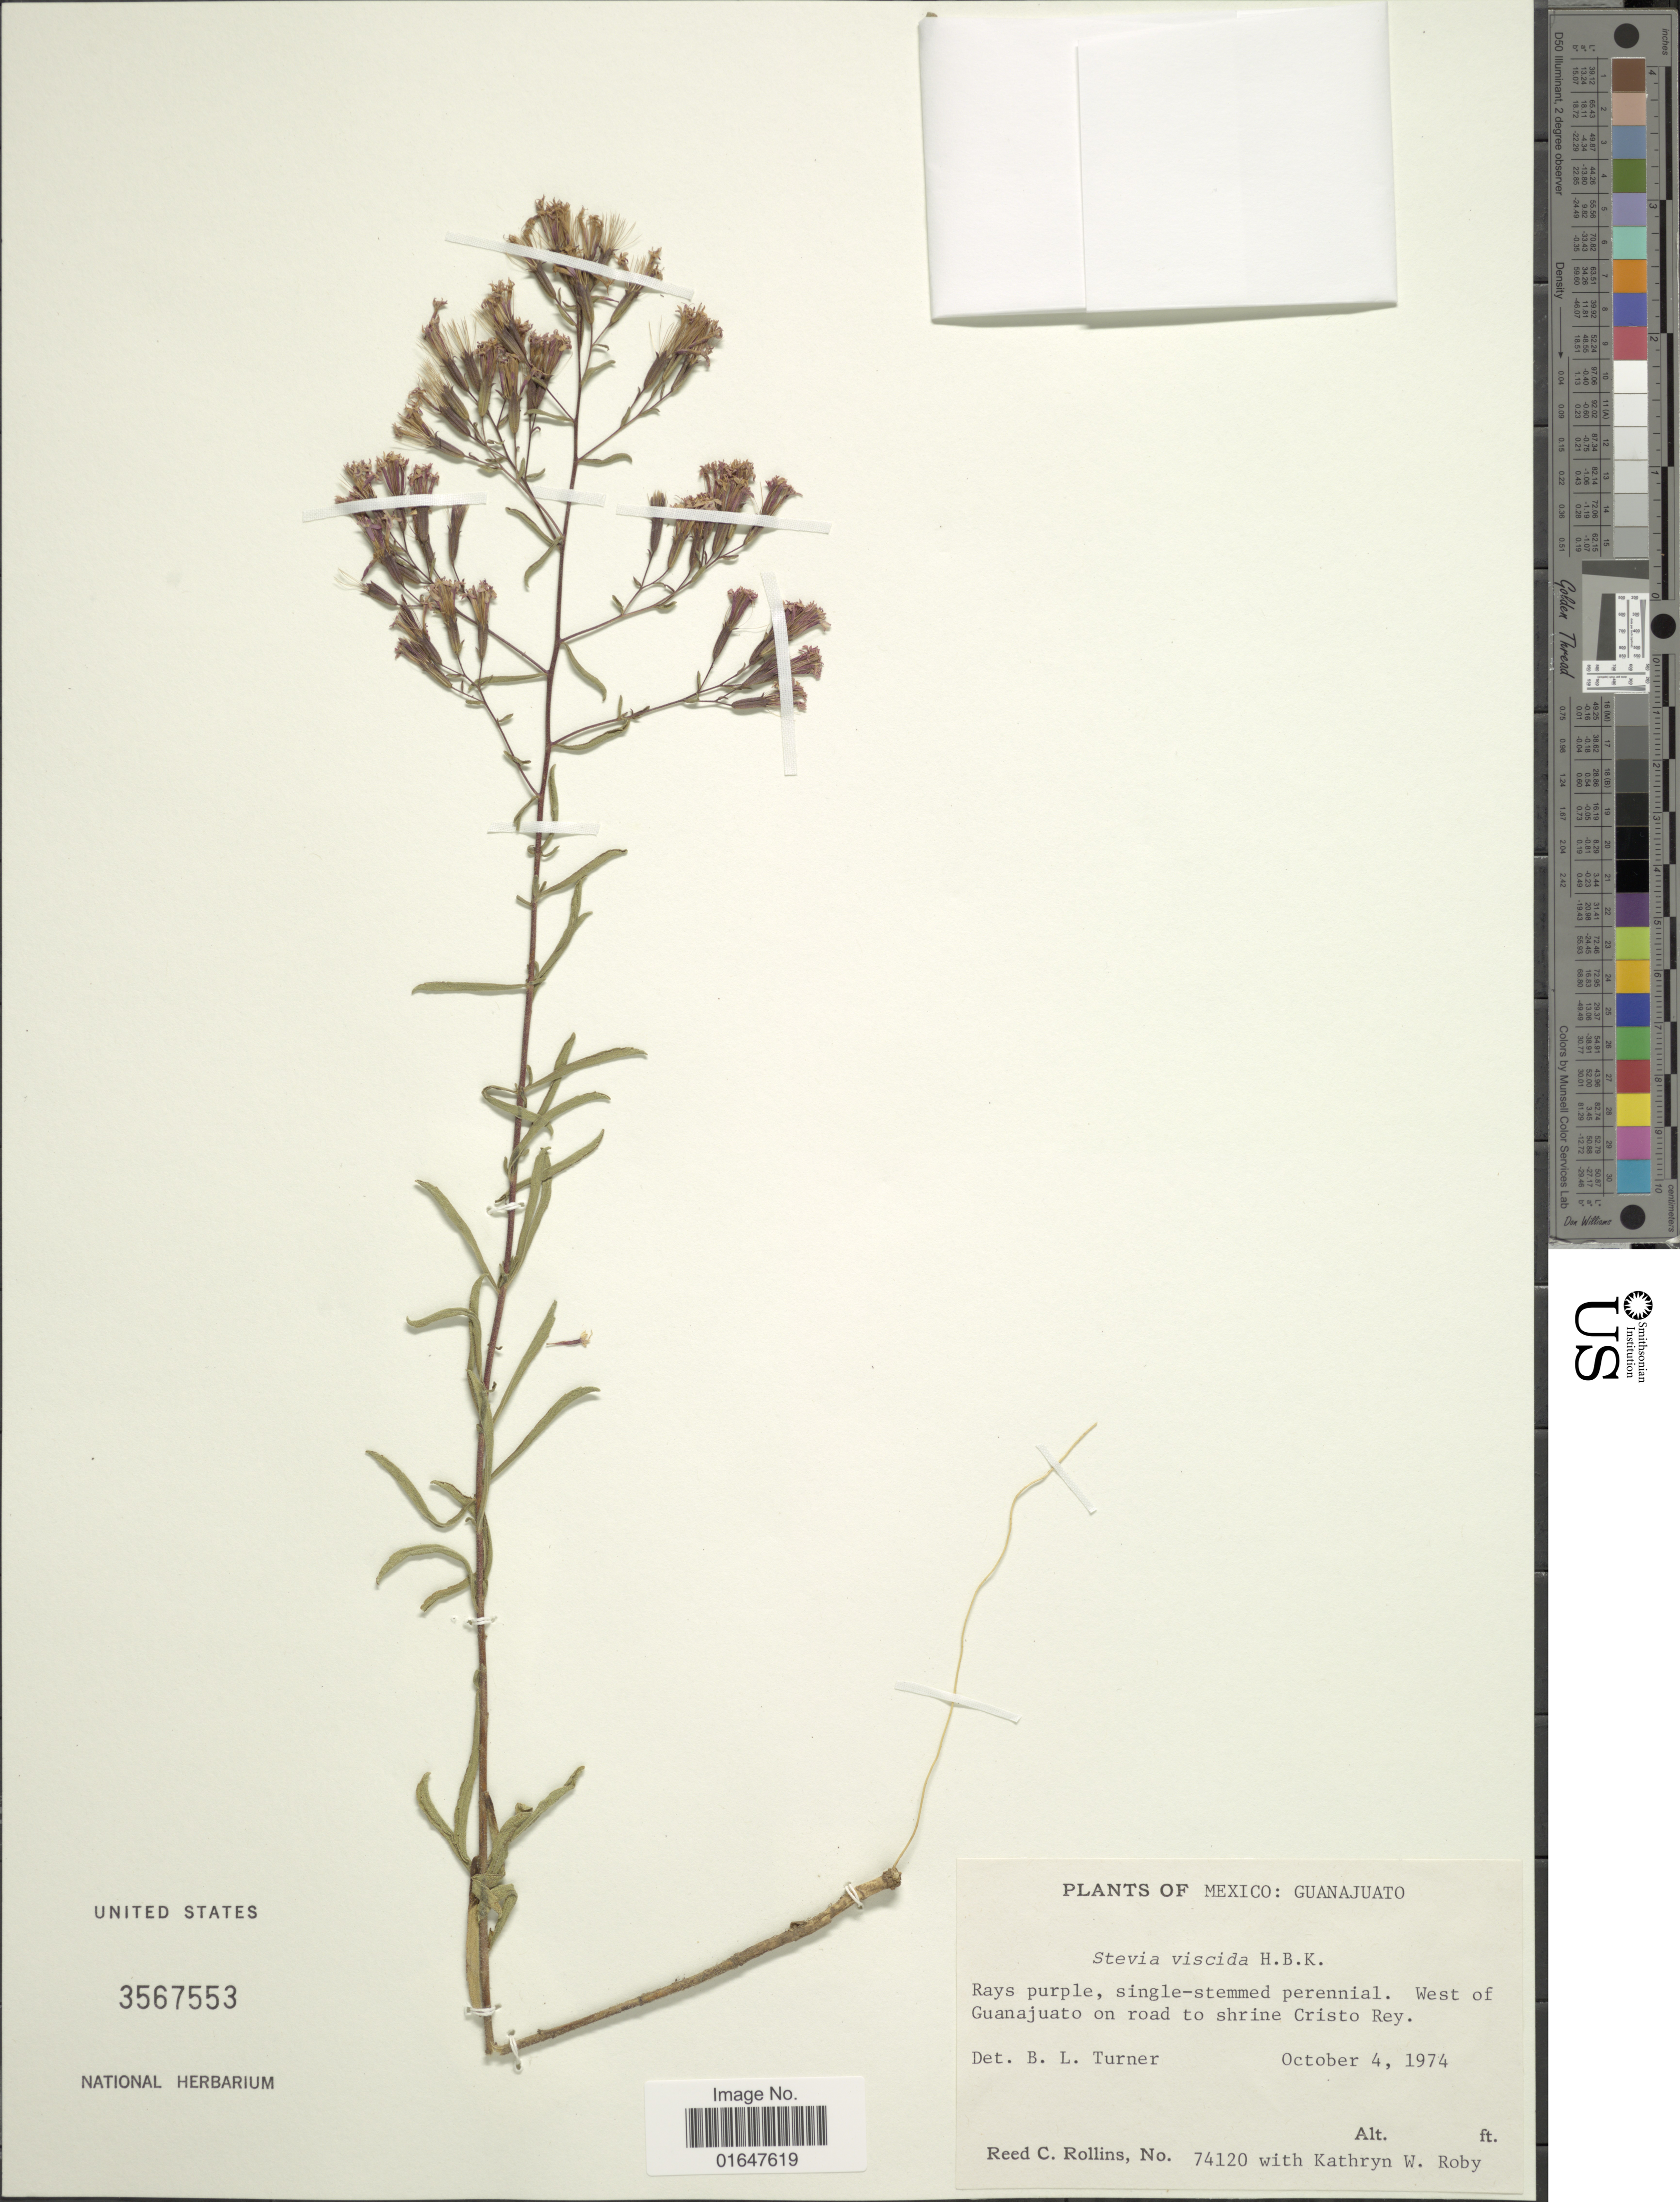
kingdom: Plantae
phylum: Tracheophyta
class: Magnoliopsida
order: Asterales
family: Asteraceae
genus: Stevia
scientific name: Stevia viscida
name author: Kunth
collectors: R. C. Rollins & K. W. Roby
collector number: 74120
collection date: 1974-10-04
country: Mexico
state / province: Guanajuato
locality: West of Guanajuato on road to shrine Cristo Rey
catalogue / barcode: US 3567553